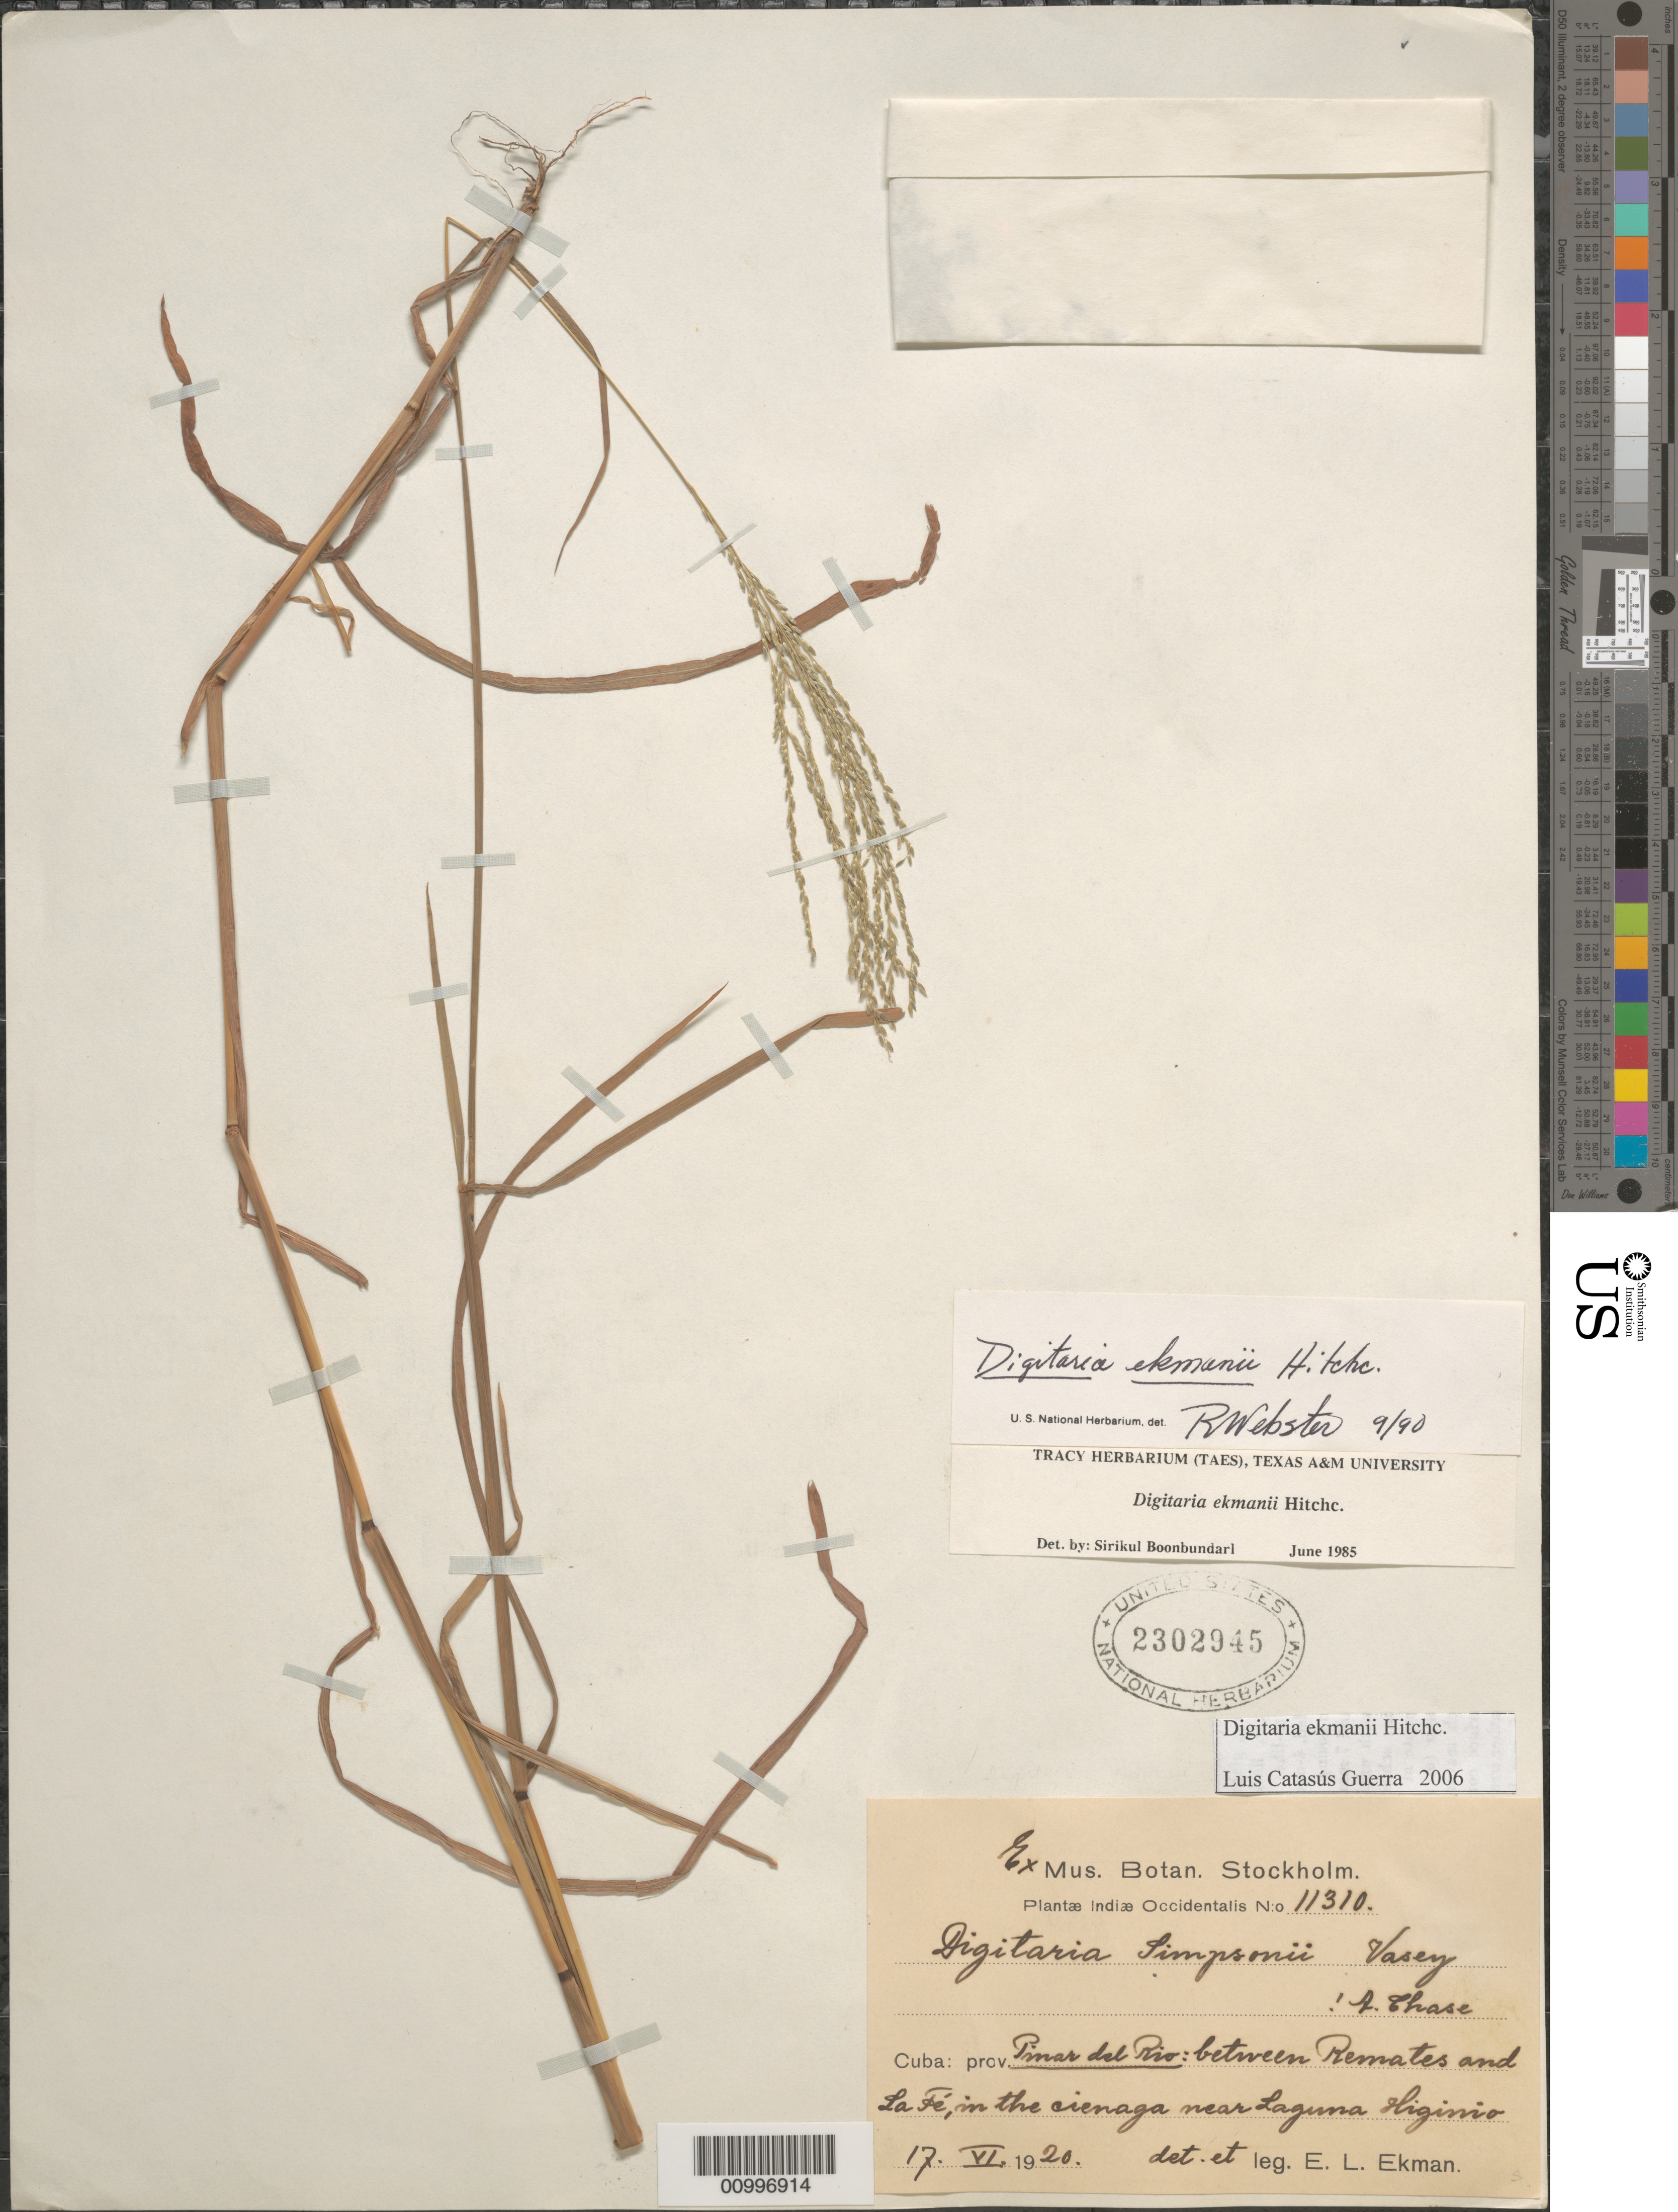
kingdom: Plantae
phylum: Tracheophyta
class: Liliopsida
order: Poales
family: Poaceae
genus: Digitaria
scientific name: Digitaria ekmanii var. ekmanii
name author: Hitchc.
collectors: E. L. Ekman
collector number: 11310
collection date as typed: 17 Nov 1920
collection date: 1920-11-17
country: Cuba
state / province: Pinar del Rio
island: Cuba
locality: Between Remates and La Fe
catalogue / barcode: US 2302945